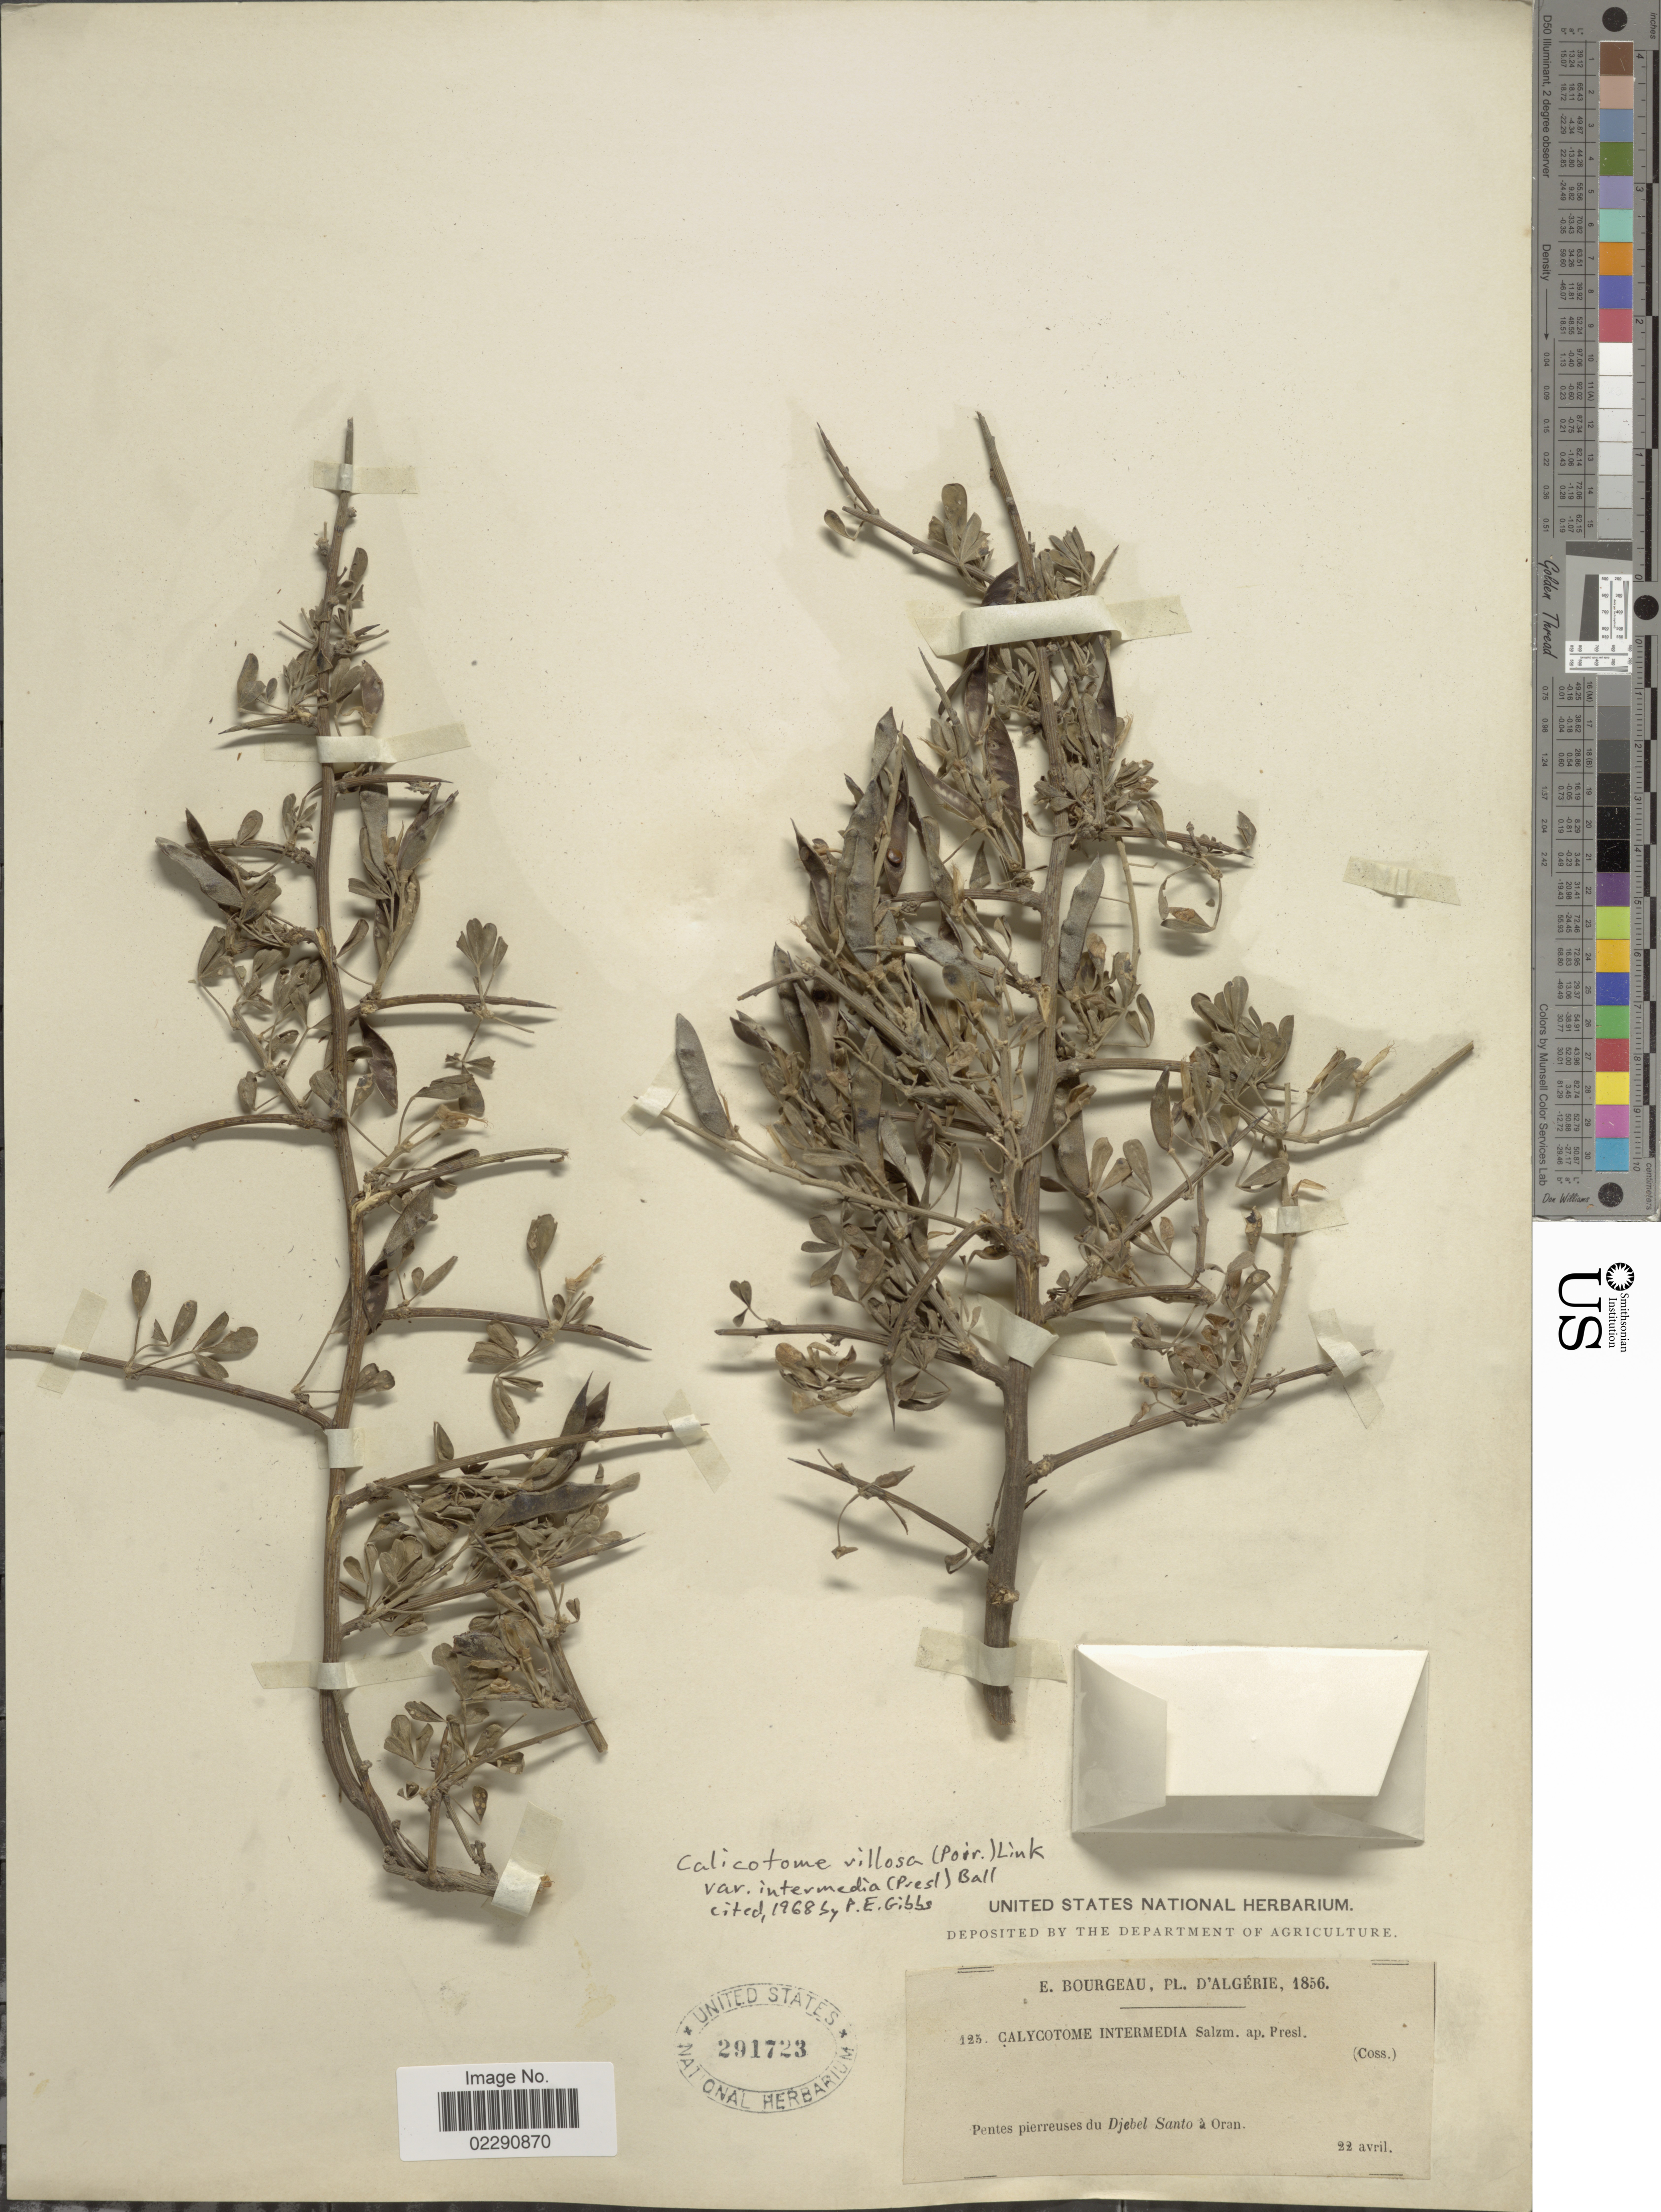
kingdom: Plantae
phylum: Tracheophyta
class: Magnoliopsida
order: Fabales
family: Fabaceae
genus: Calicotome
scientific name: Calicotome villosa var. intermedia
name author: (C. Presl) Ball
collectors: E. Bourgeau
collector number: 125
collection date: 1856-04-22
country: Algeria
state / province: Oran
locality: Djebel Santo a Oran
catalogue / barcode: US 291723